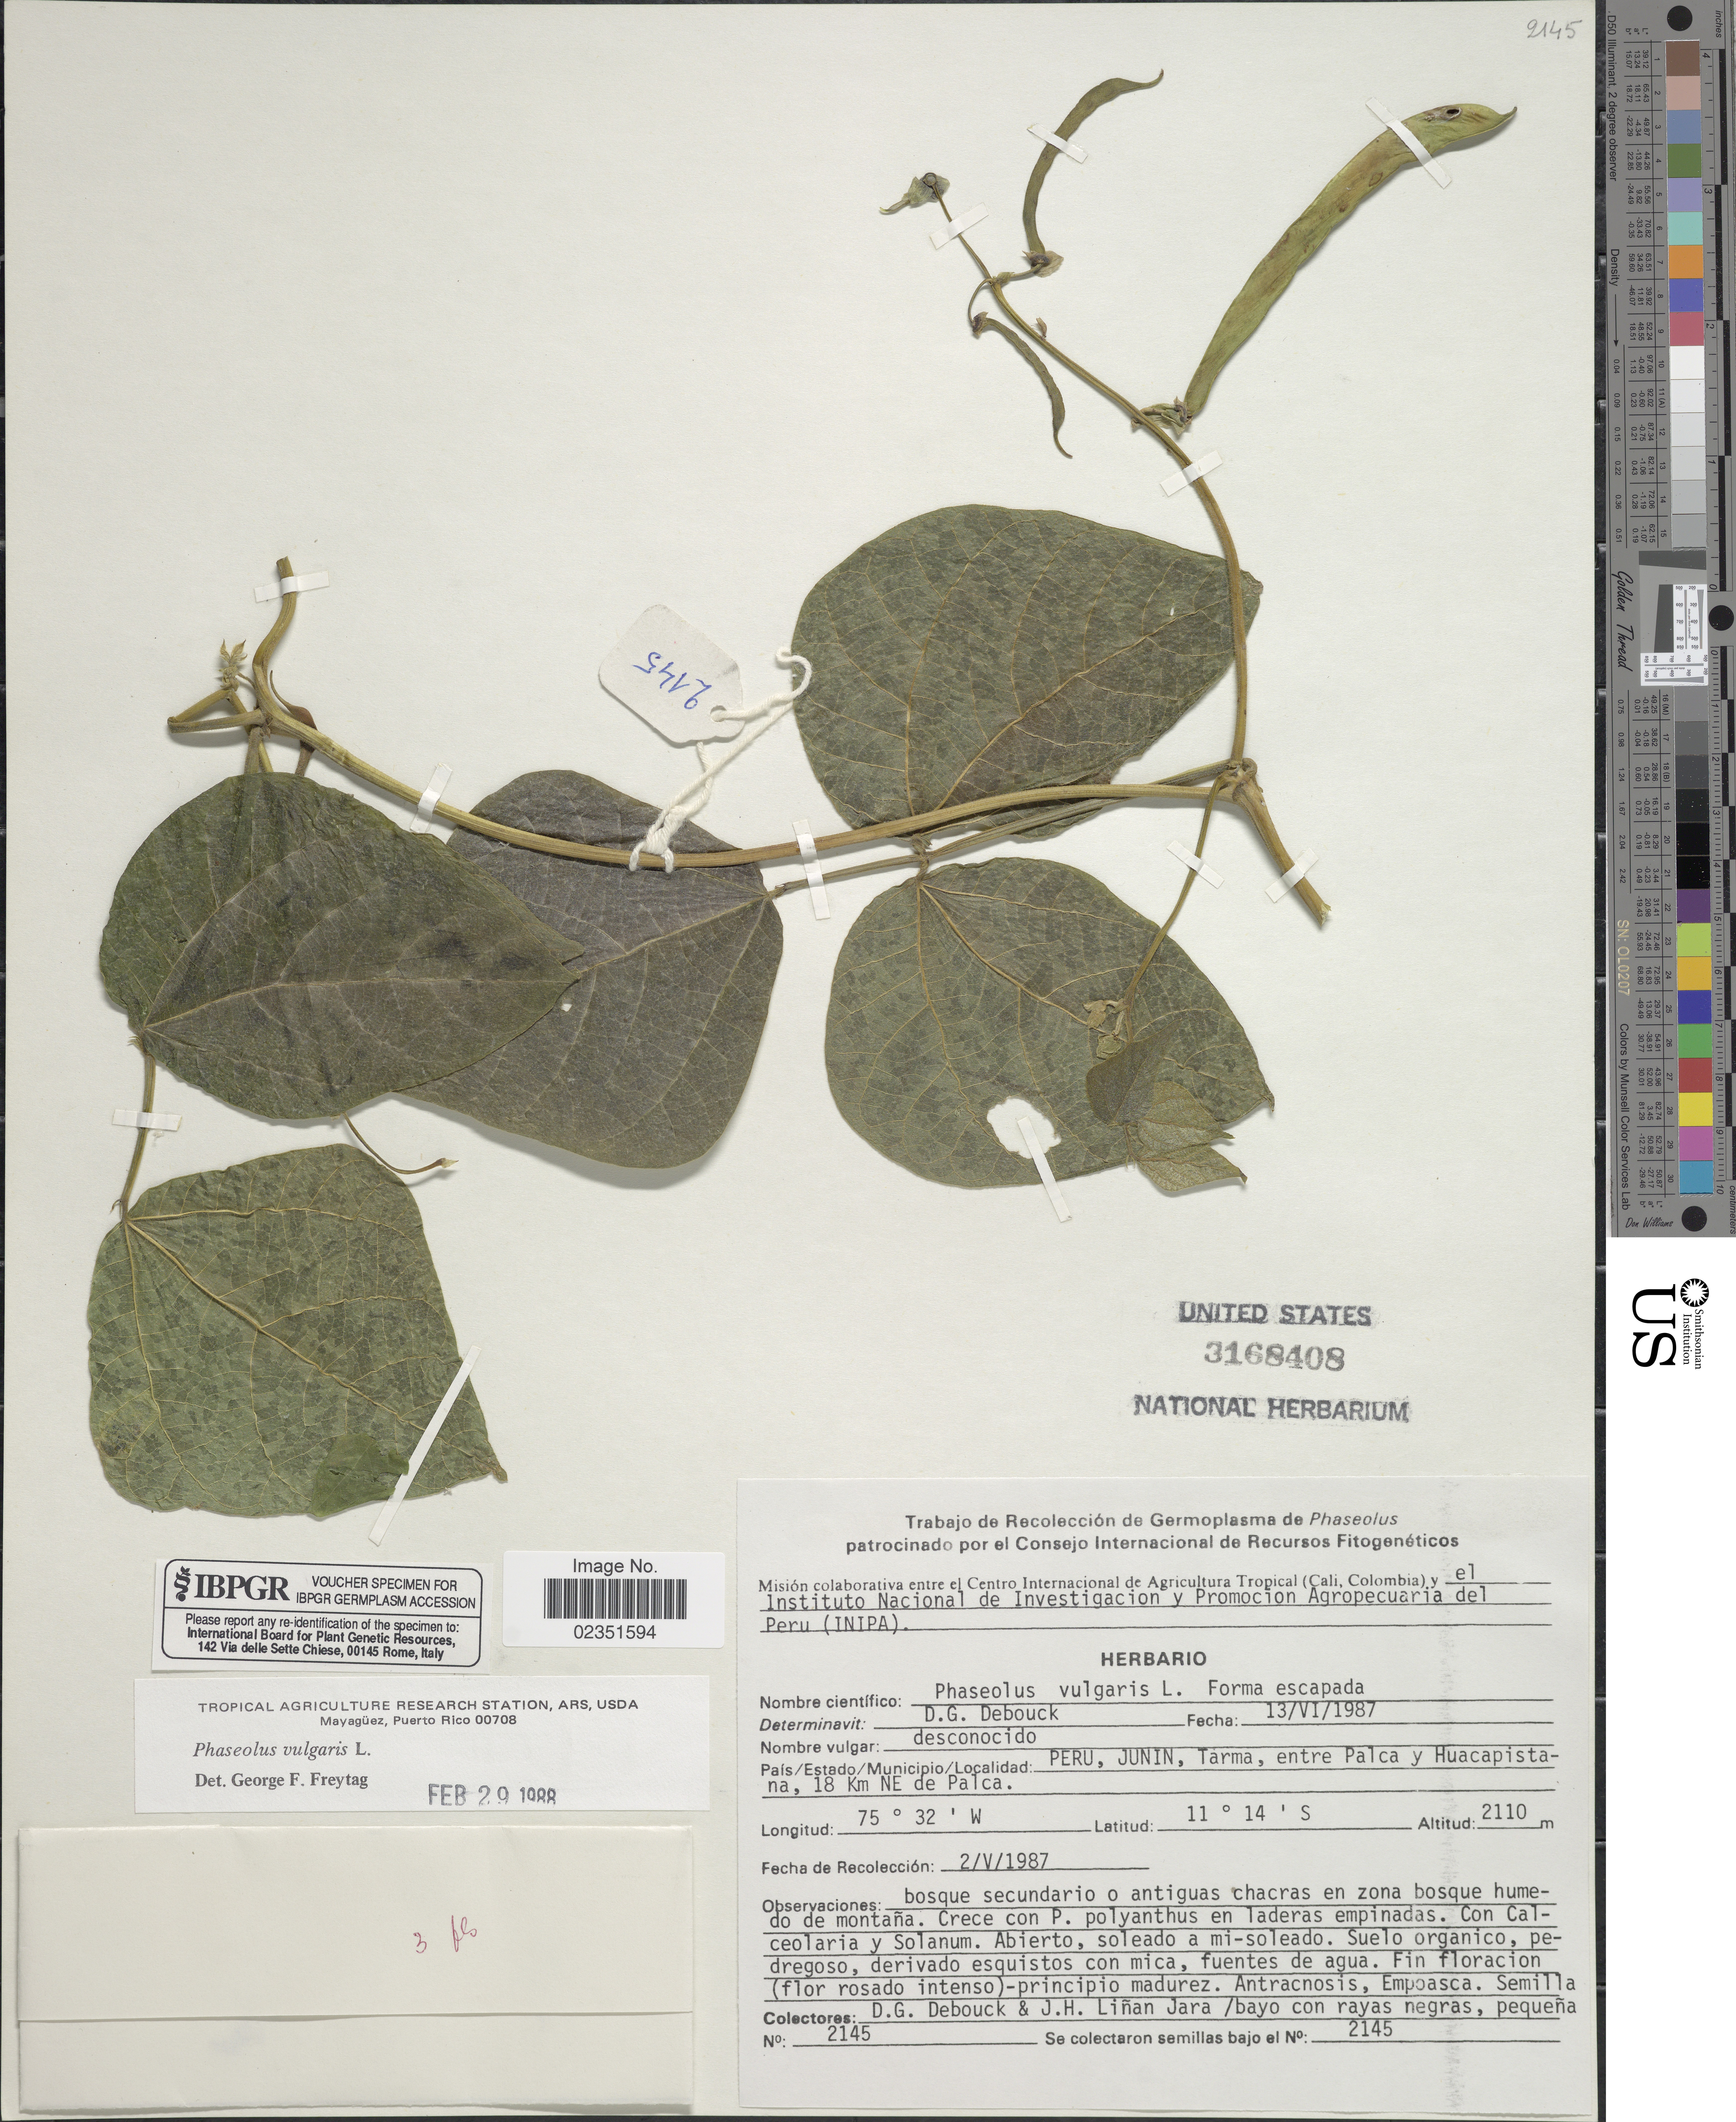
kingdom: Plantae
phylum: Tracheophyta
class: Magnoliopsida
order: Fabales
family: Fabaceae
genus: Phaseolus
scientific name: Phaseolus vulgaris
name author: L.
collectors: D. Debouck & J. Liñan Jara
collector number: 2145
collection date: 1987-05-02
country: Peru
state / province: Junín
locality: Tarma, entre Palca y Huacapistana, 18 Km NE de Palca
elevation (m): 2110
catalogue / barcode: US 3168408